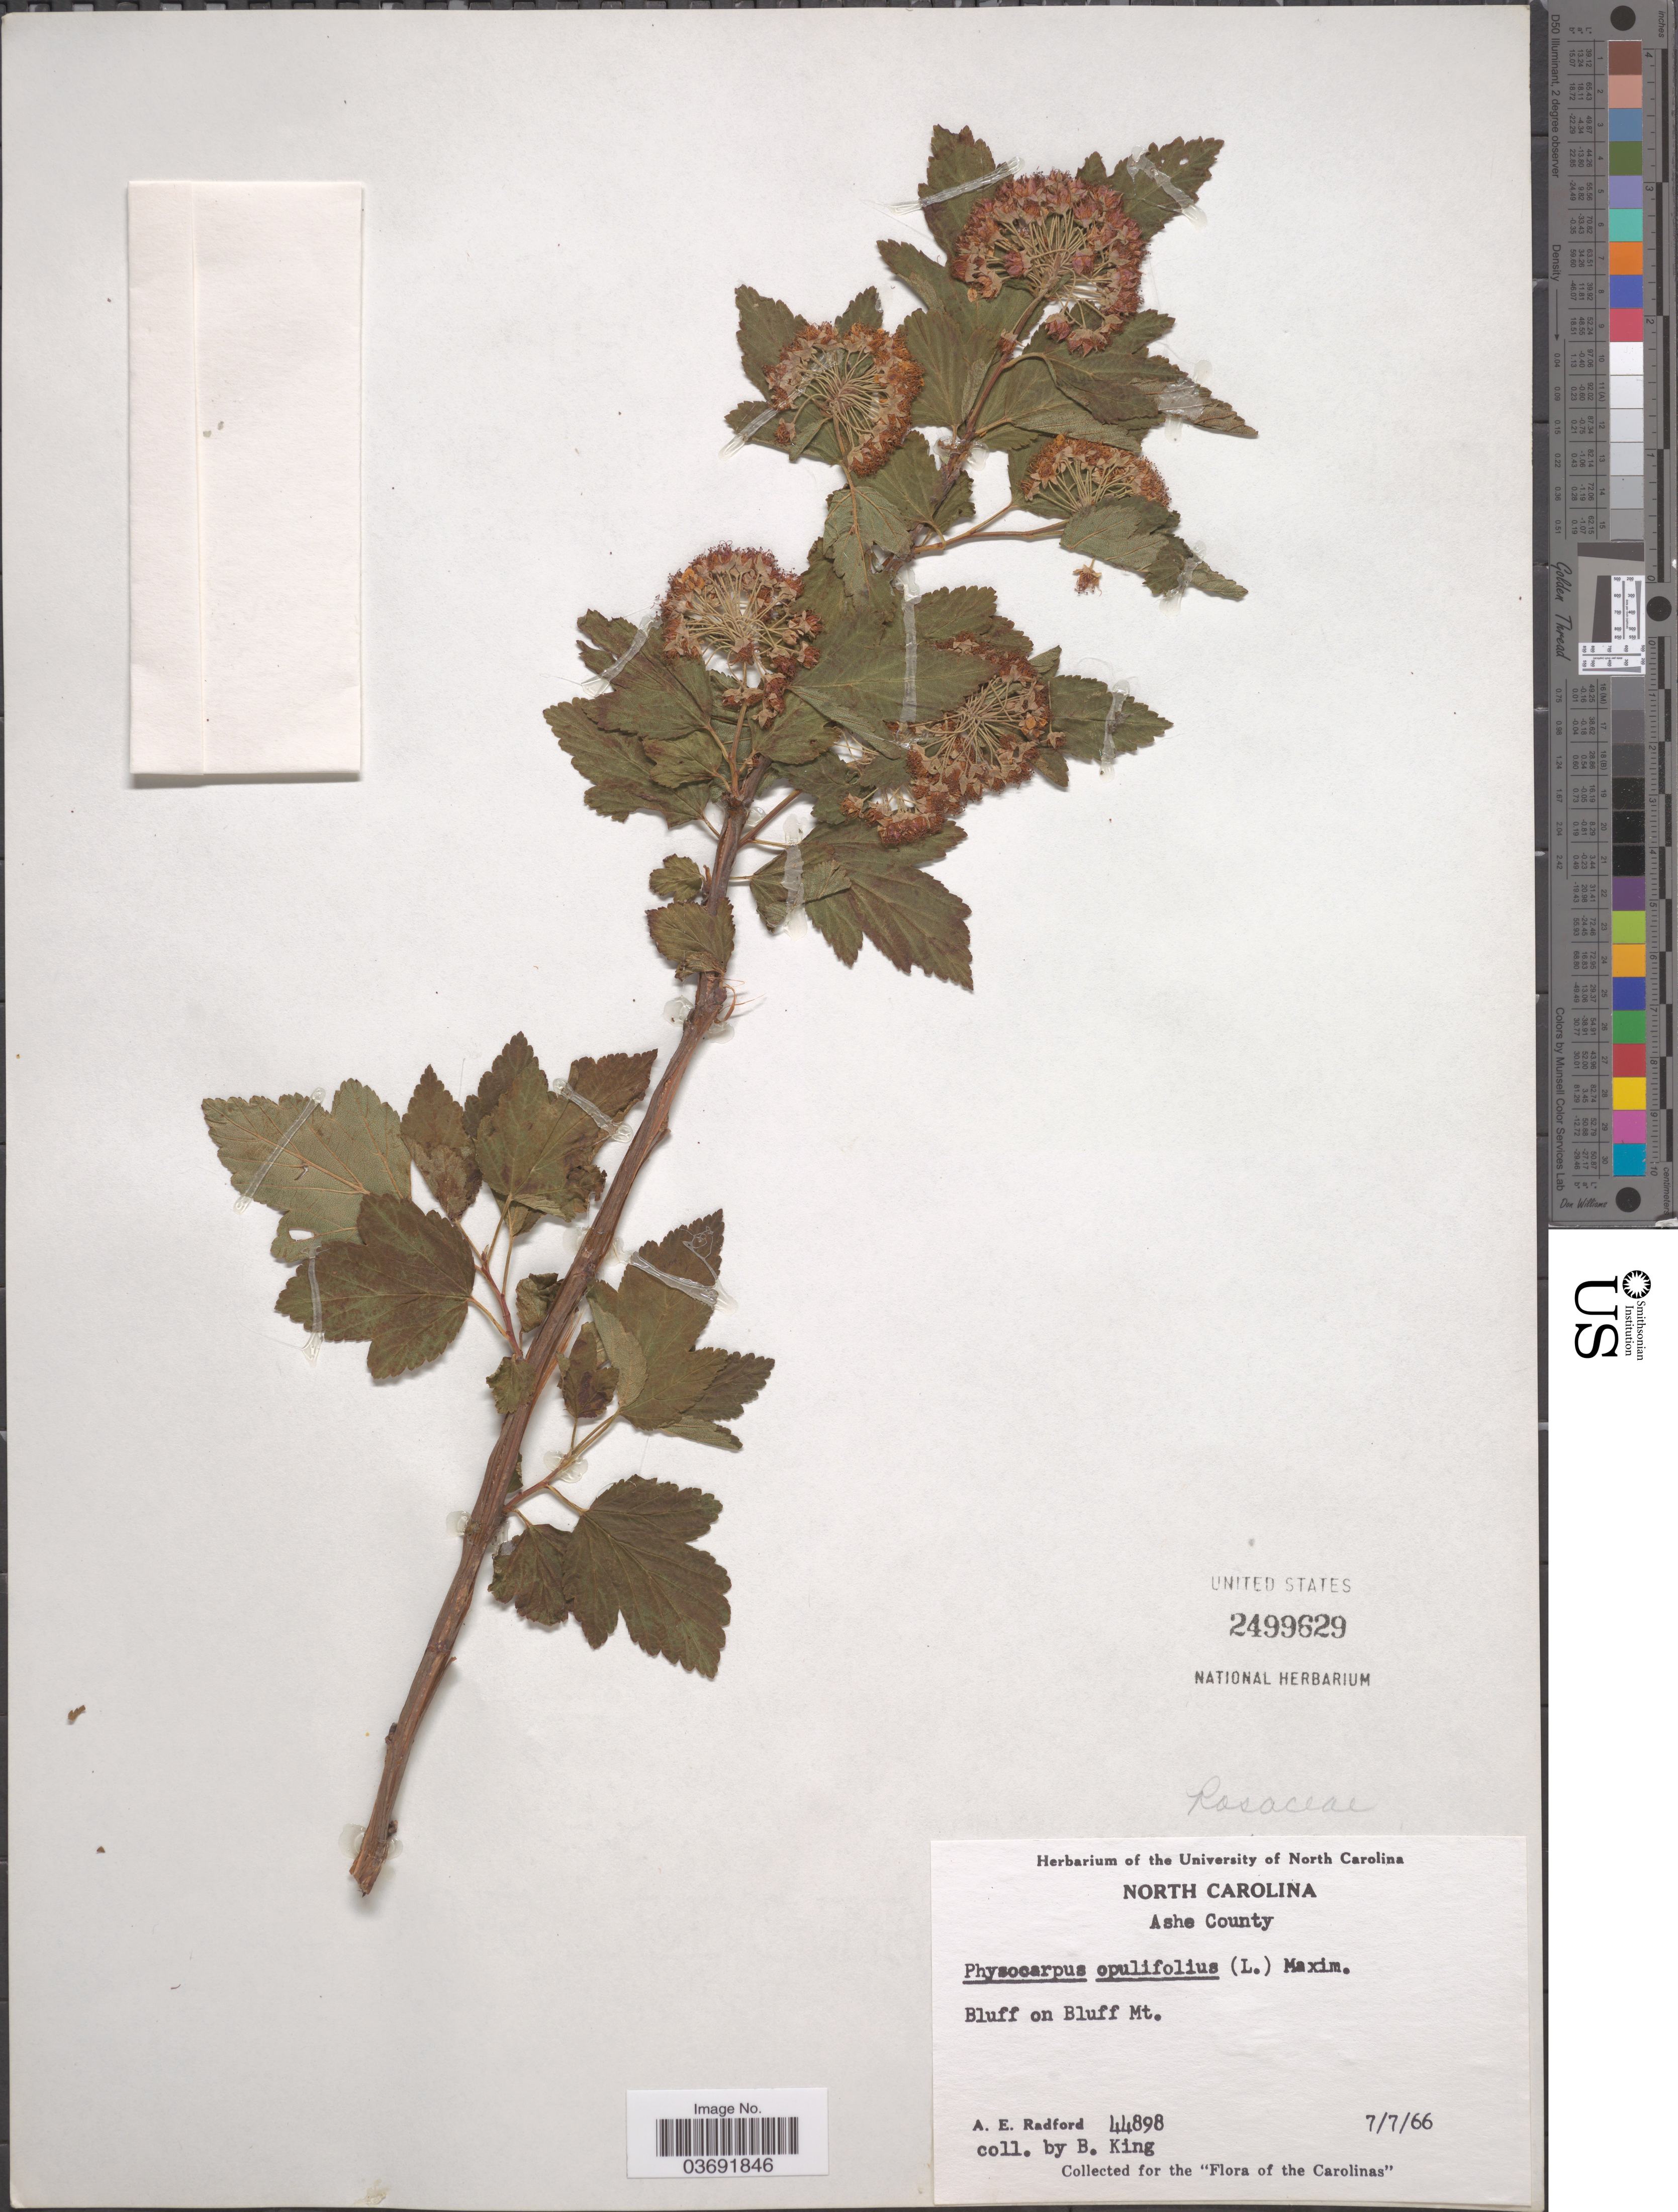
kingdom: Plantae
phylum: Tracheophyta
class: Magnoliopsida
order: Rosales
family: Rosaceae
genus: Physocarpus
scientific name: Physocarpus opulifolius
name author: (L.) Maxim.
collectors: B. King & A. E. Radford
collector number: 44898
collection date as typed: Transcribed d/m/y: 7/7/66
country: United States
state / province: North Carolina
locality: Ashe County. Bluff on Bluff Mt.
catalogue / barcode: US 2499629